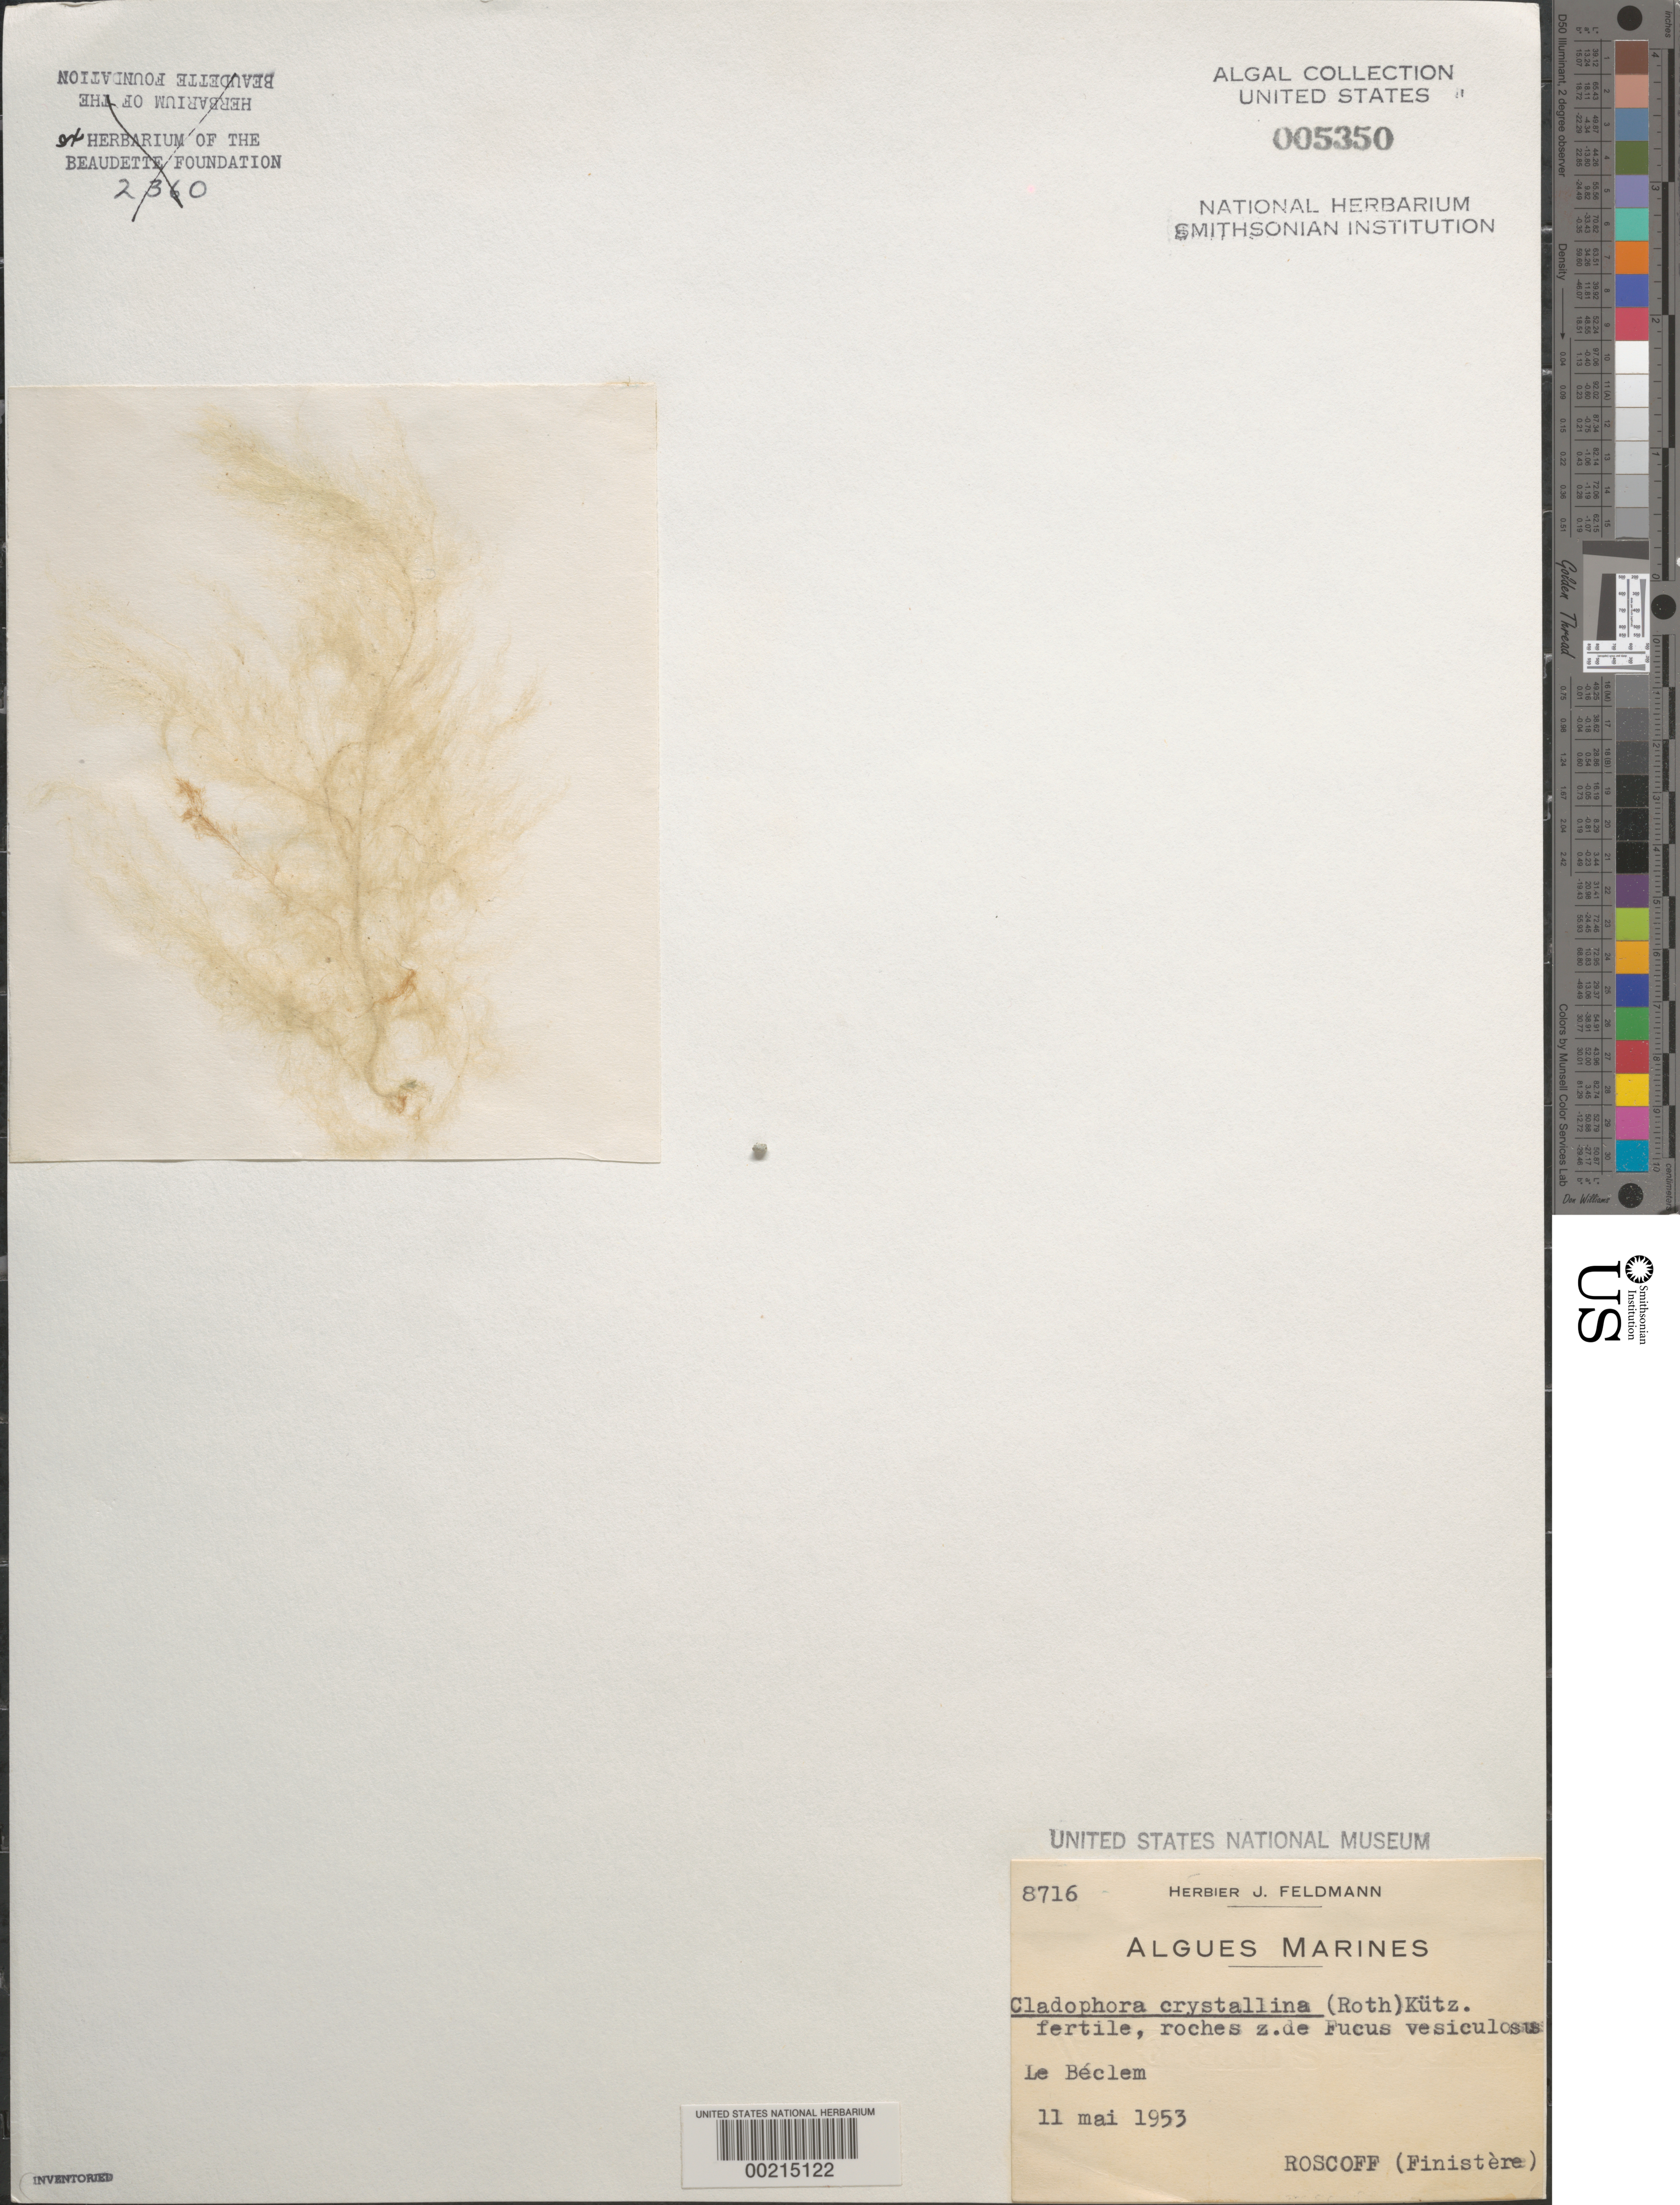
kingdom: Plantae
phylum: Chlorophyta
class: Ulvophyceae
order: Cladophorales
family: Cladophoraceae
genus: Cladophora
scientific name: Cladophora crystallina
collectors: J. Feldmann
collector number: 8716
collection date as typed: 11 May 1953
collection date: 1953-05-11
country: France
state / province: Bretagne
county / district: Finistère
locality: Roscoff, le beclem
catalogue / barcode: US 5350